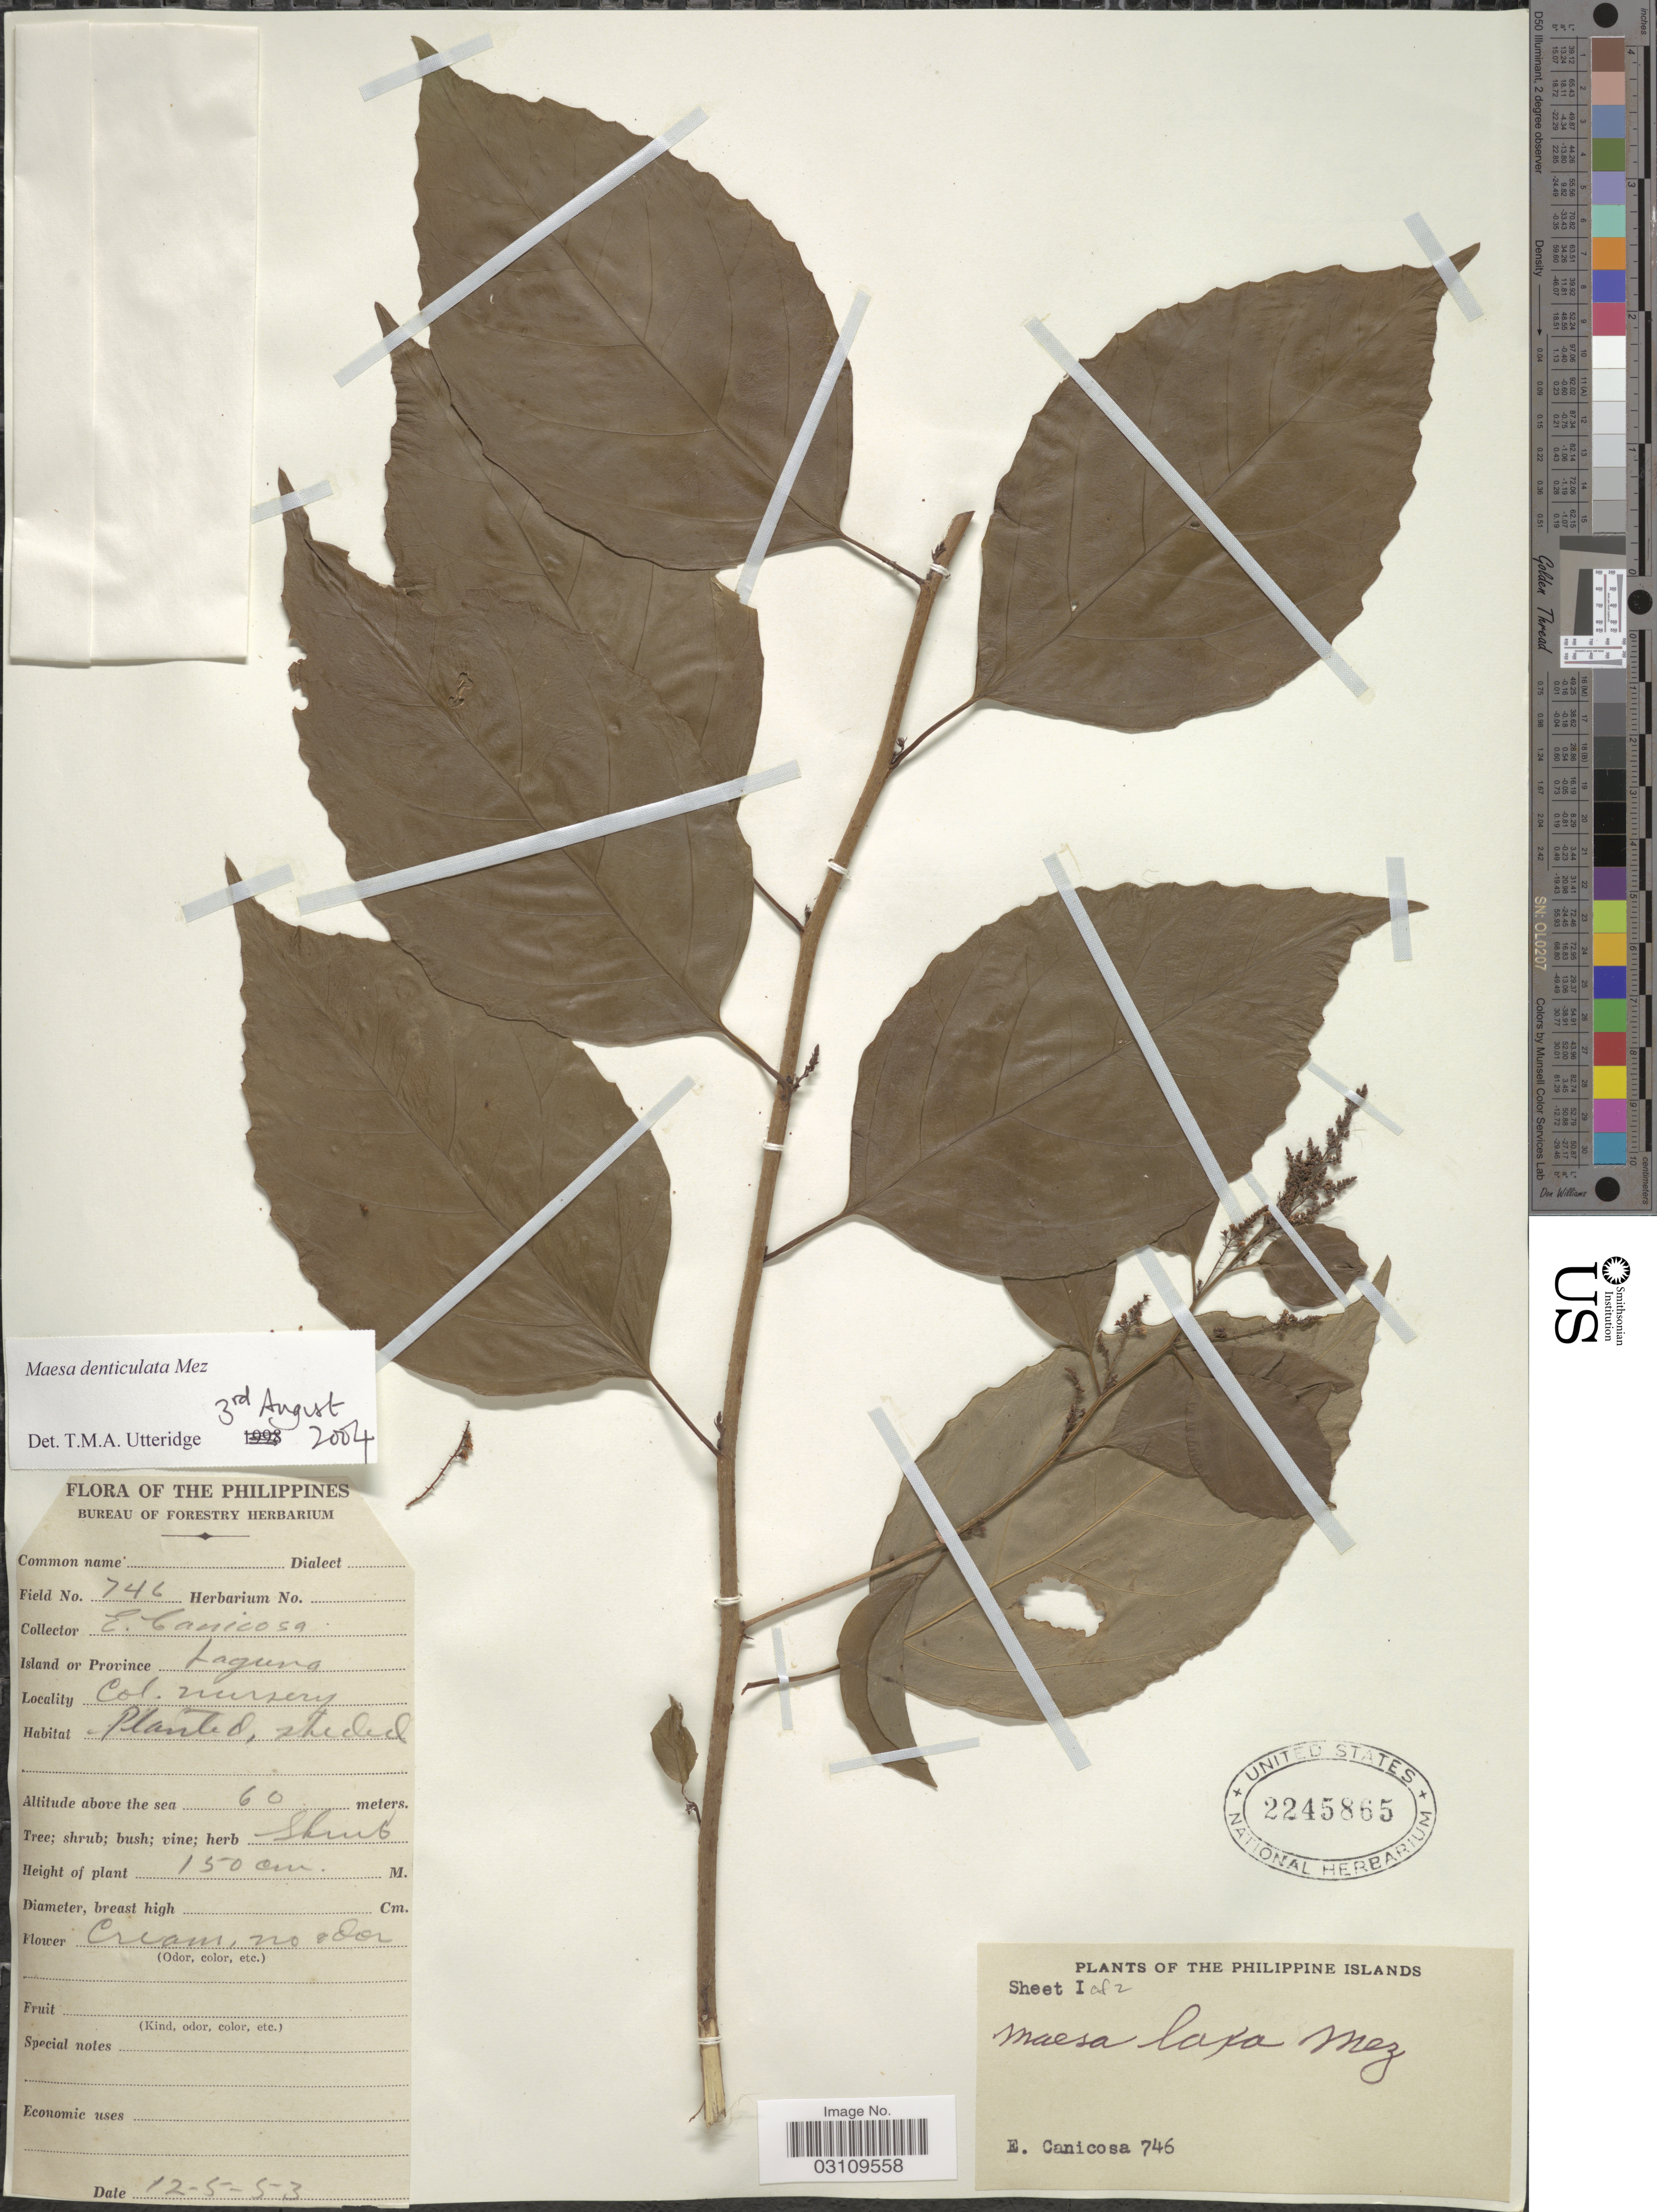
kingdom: Plantae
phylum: Tracheophyta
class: Magnoliopsida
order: Ericales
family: Primulaceae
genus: Maesa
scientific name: Maesa denticulata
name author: Mez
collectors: E. Canicosa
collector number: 746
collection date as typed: Transcribed d/m/y: 12/5/53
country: Philippines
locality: Island or Province Laguna, Nursery.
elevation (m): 60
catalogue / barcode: US 2245865